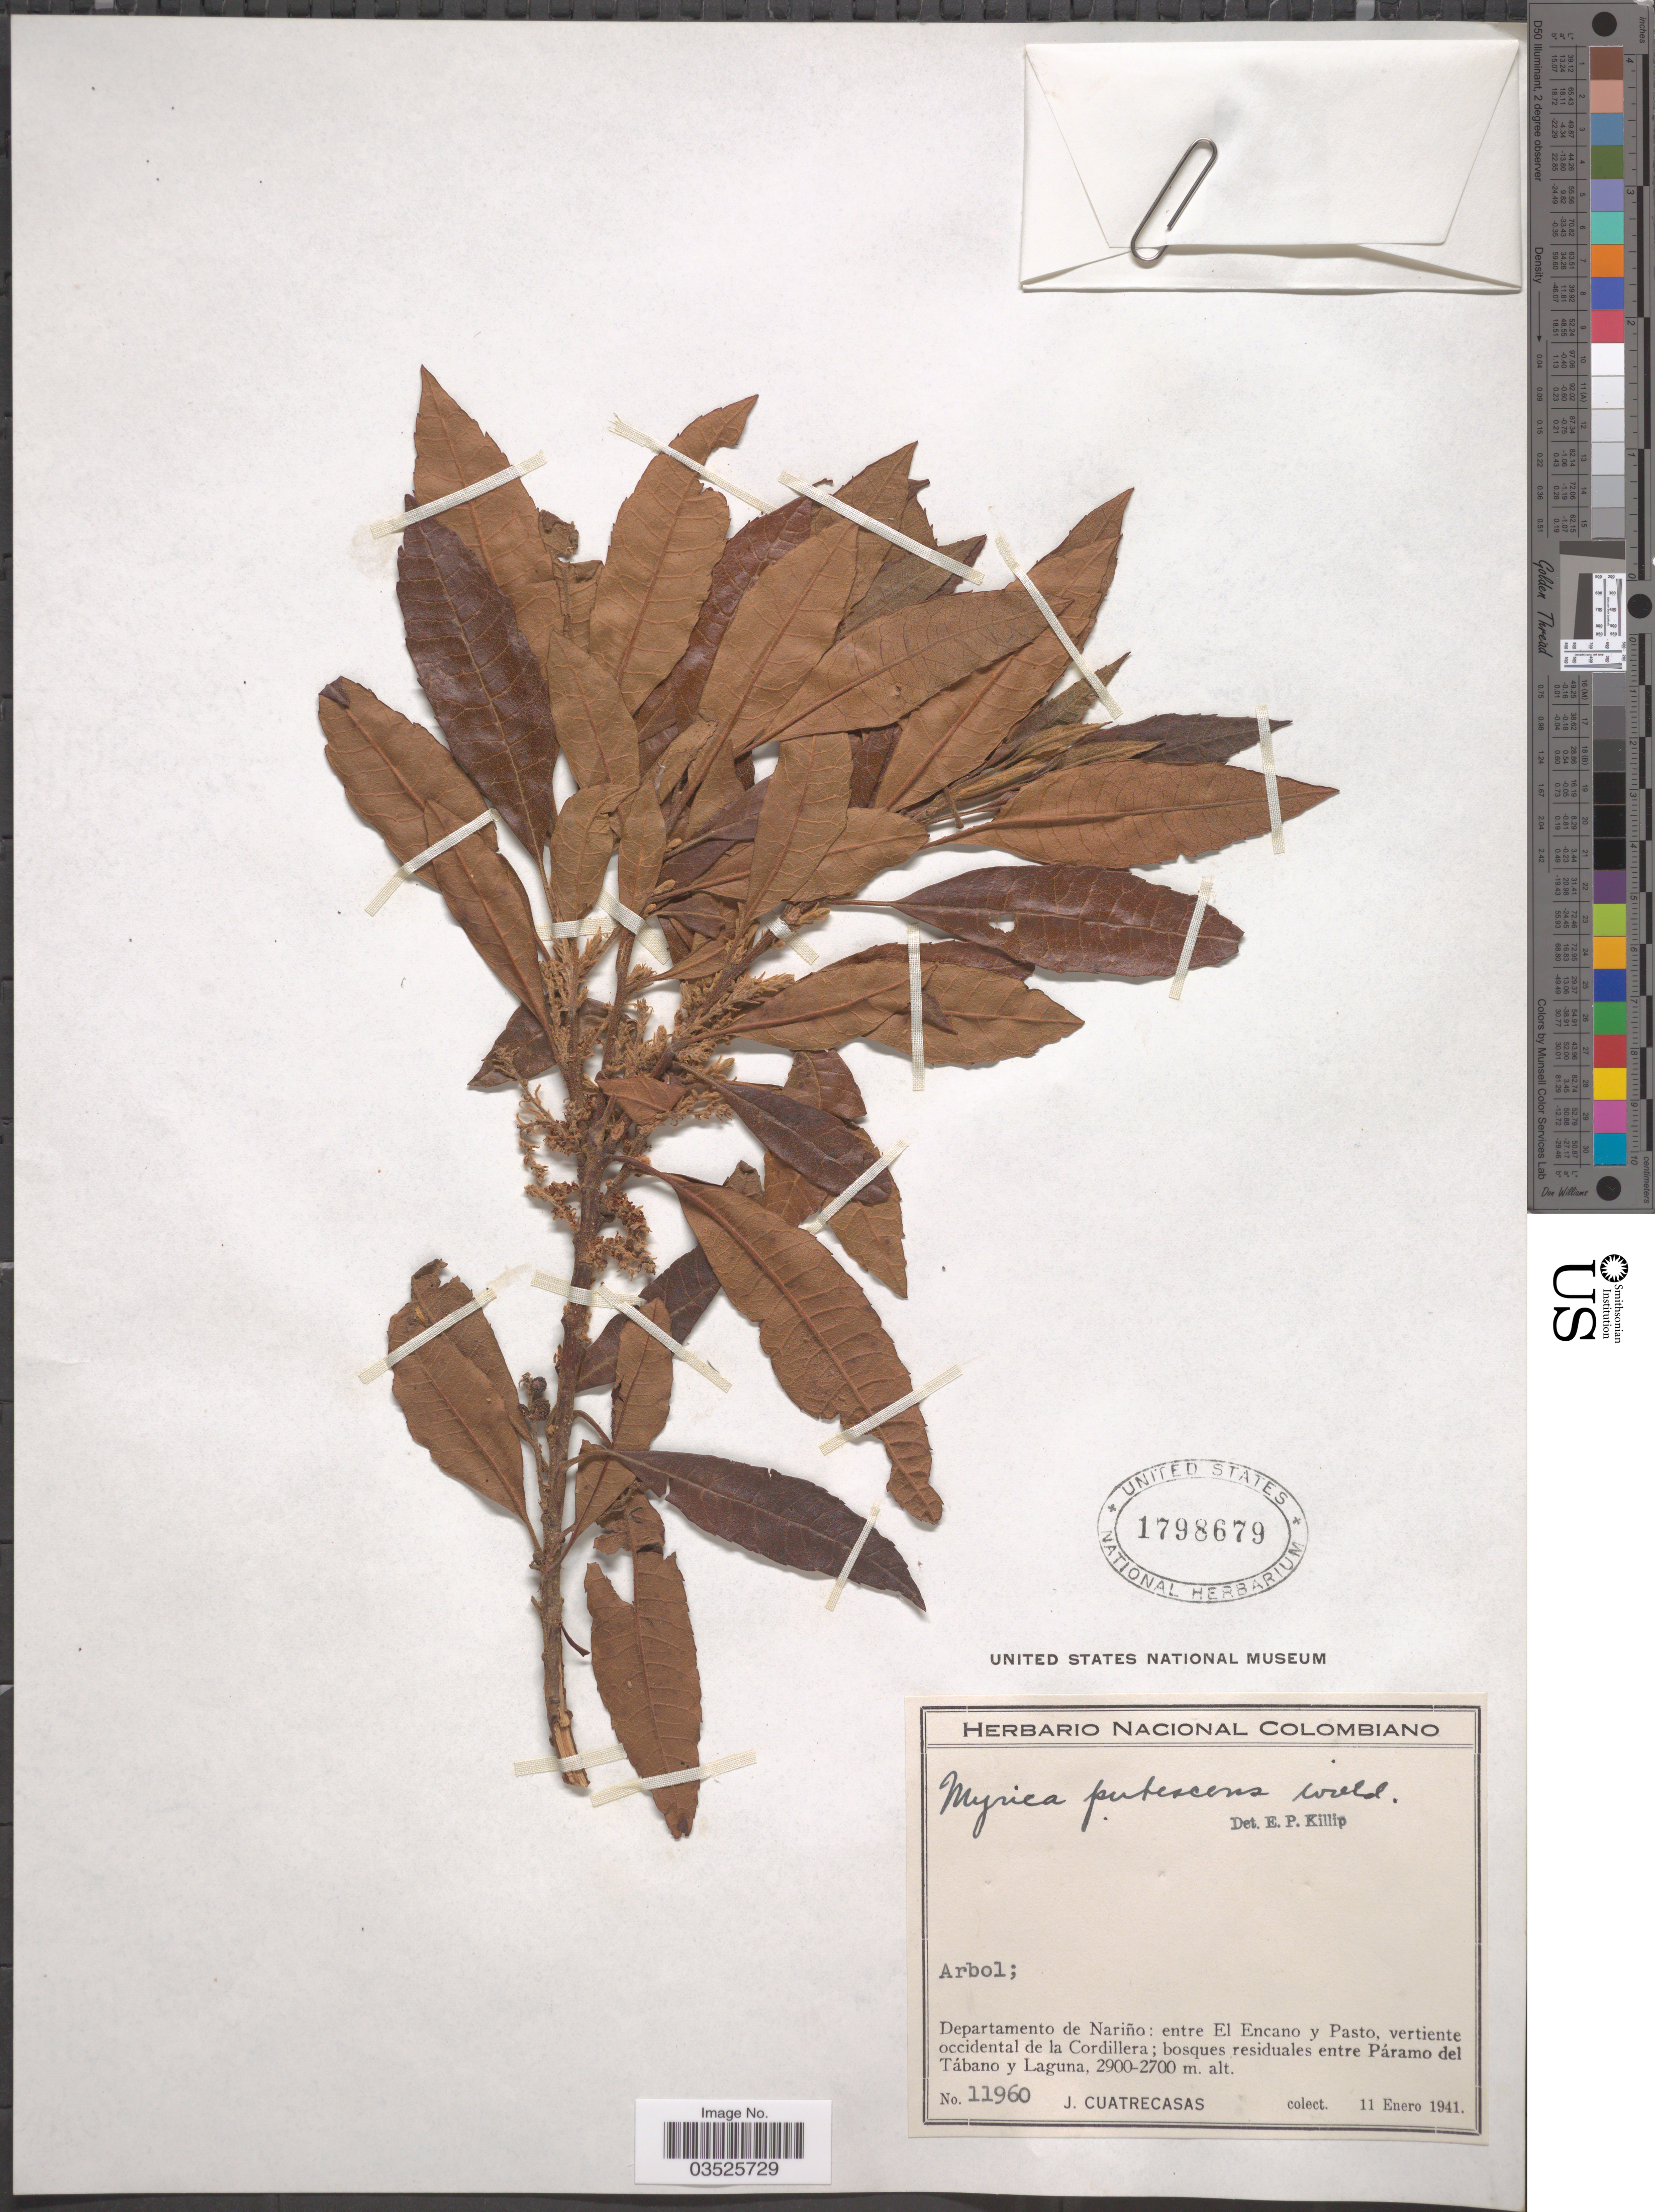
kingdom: Plantae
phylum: Tracheophyta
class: Magnoliopsida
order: Fagales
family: Myricaceae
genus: Morella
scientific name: Morella pubescens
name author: (Humb. & Bonpl. ex Willd.) Wilbur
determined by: Strong, M. T., (US), Smithsonian Institution - National Museum of Natural History (UNITED STATES)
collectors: J. Cuatrecasas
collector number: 11960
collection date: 1941-01-11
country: Colombia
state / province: Nariño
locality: Departamento de Nariño: entre El Encano y Pasta, vertiente occidental de la Cordillera; bosques residuales entre Páramo del Tábano y Laguna.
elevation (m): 2700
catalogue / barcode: US 1798679